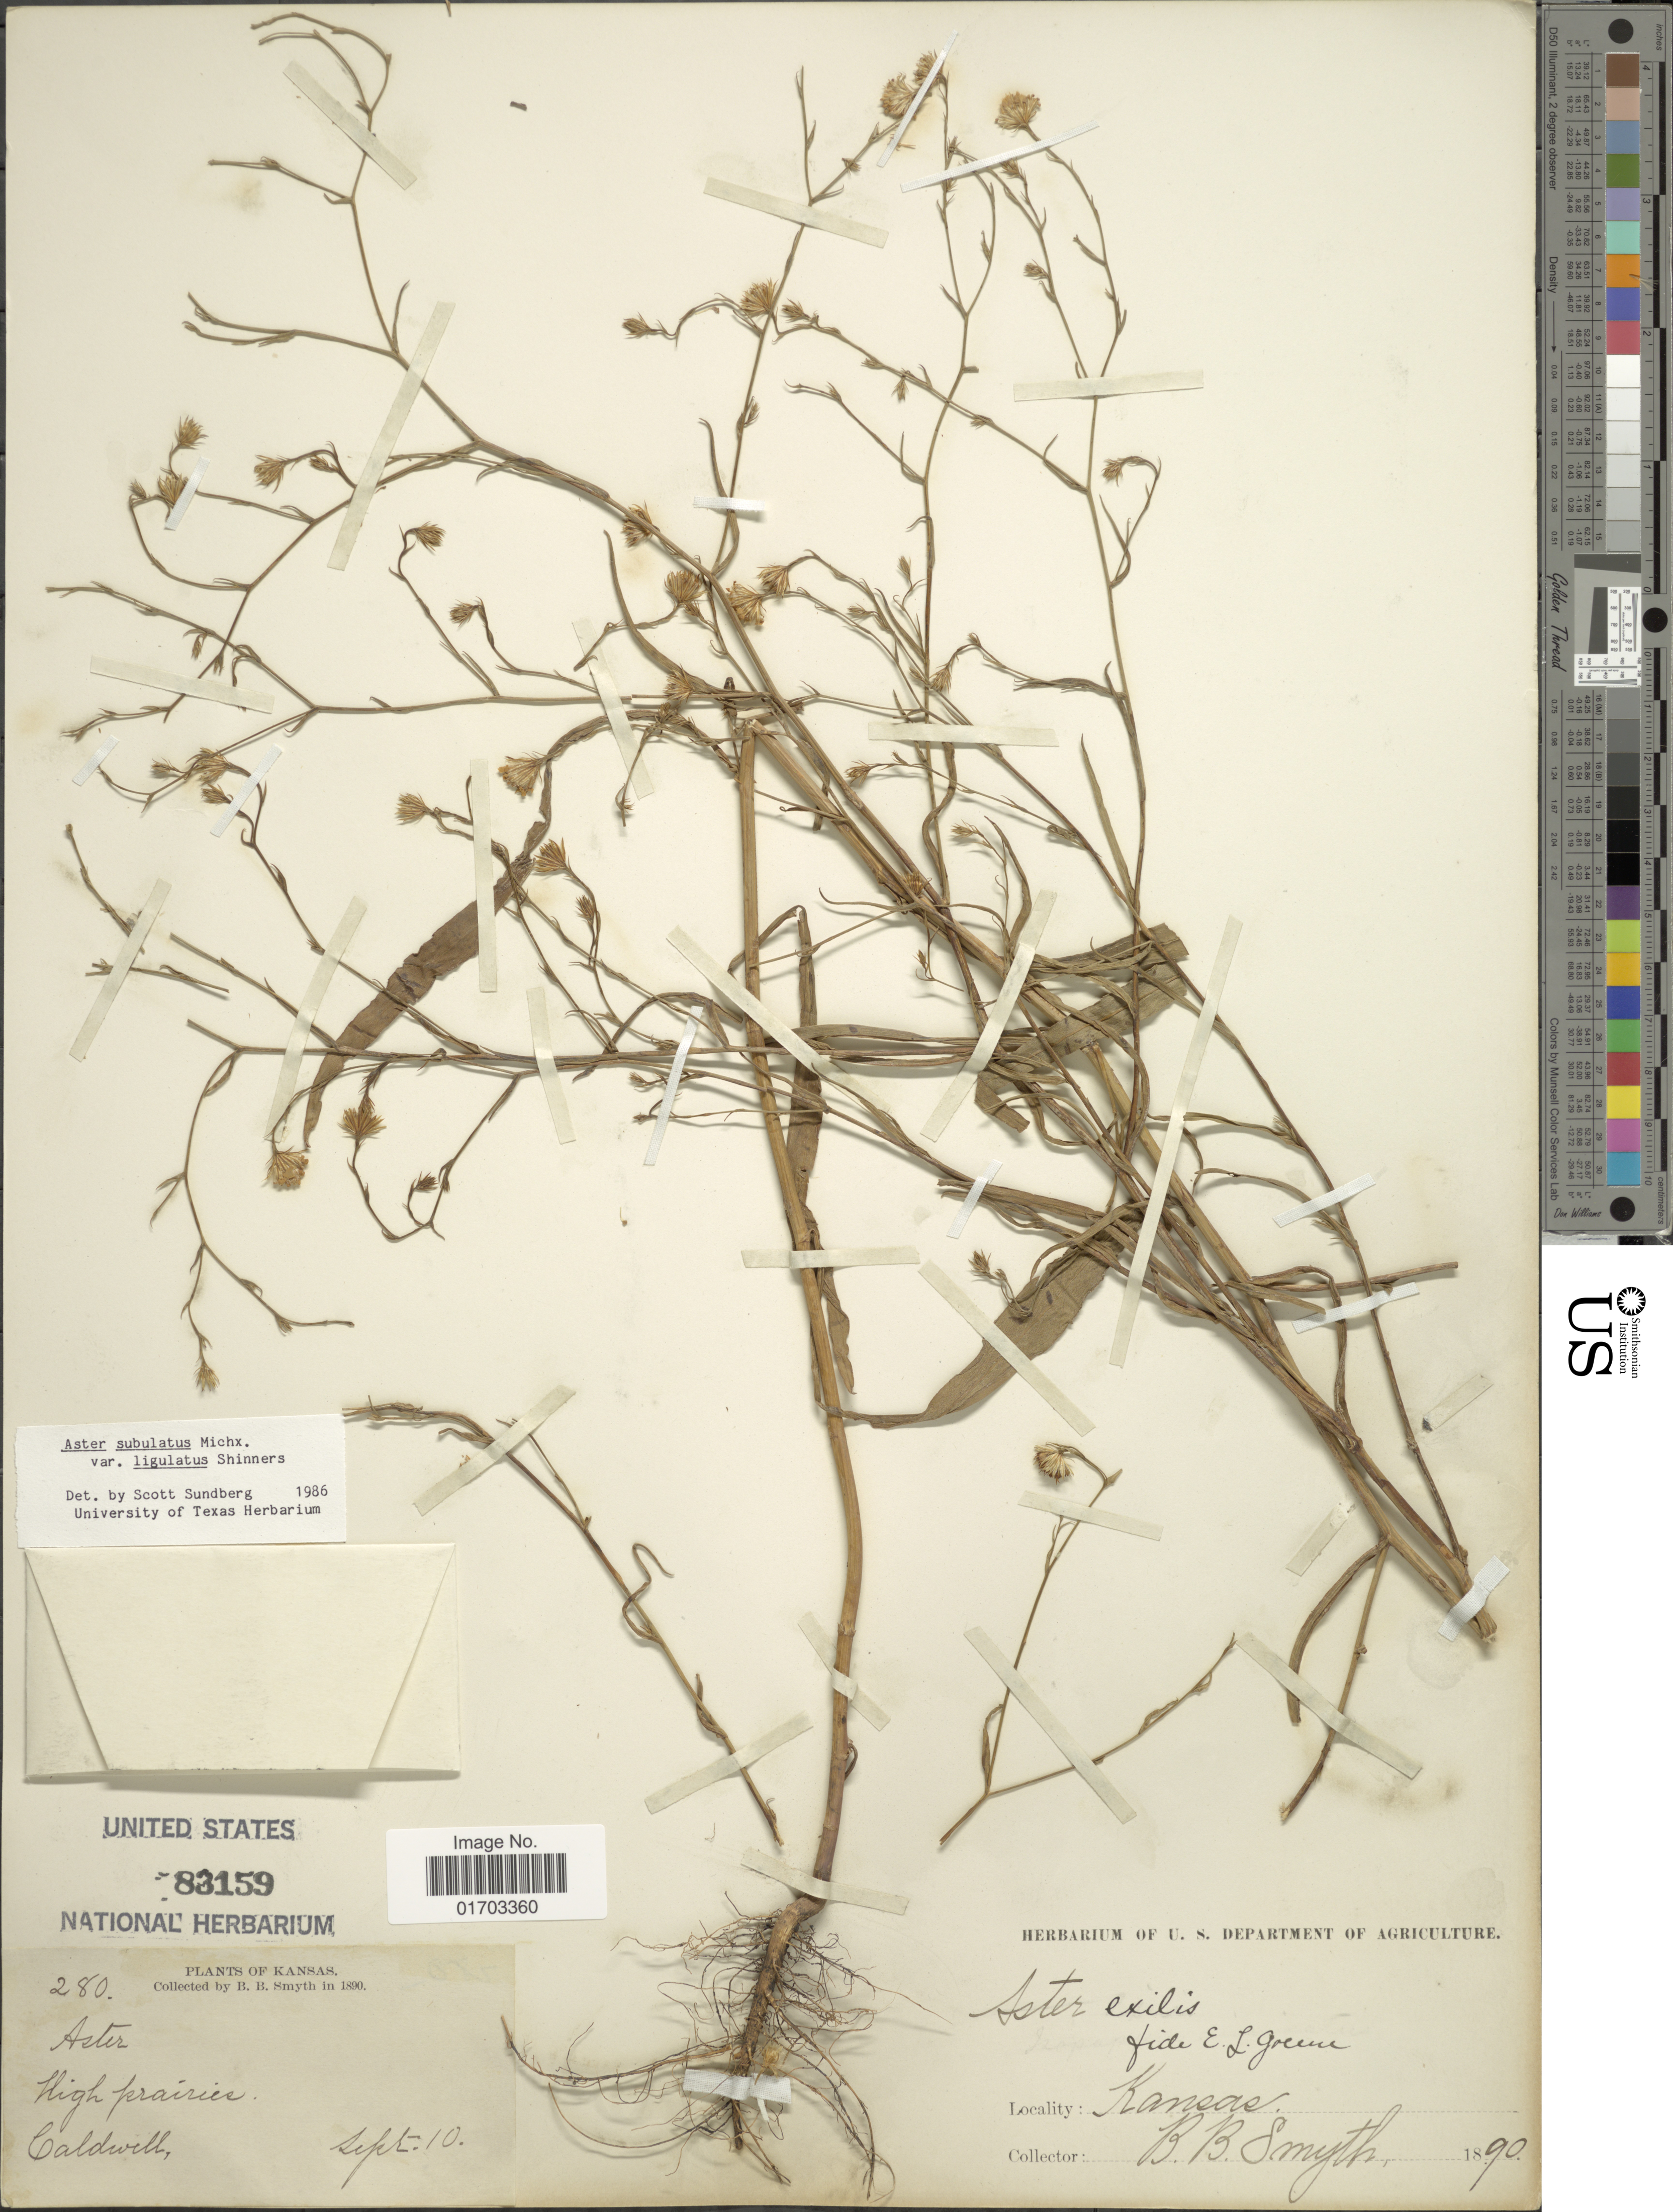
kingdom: Plantae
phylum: Tracheophyta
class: Magnoliopsida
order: Asterales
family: Asteraceae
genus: Symphyotrichum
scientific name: Symphyotrichum subulatum var. ligulatum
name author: (Shinners) S.D. Sundb.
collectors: B. Smyth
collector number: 280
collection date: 1890-09-10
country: United States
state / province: Kansas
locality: High prairies, Caldwell.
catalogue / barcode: US 83159